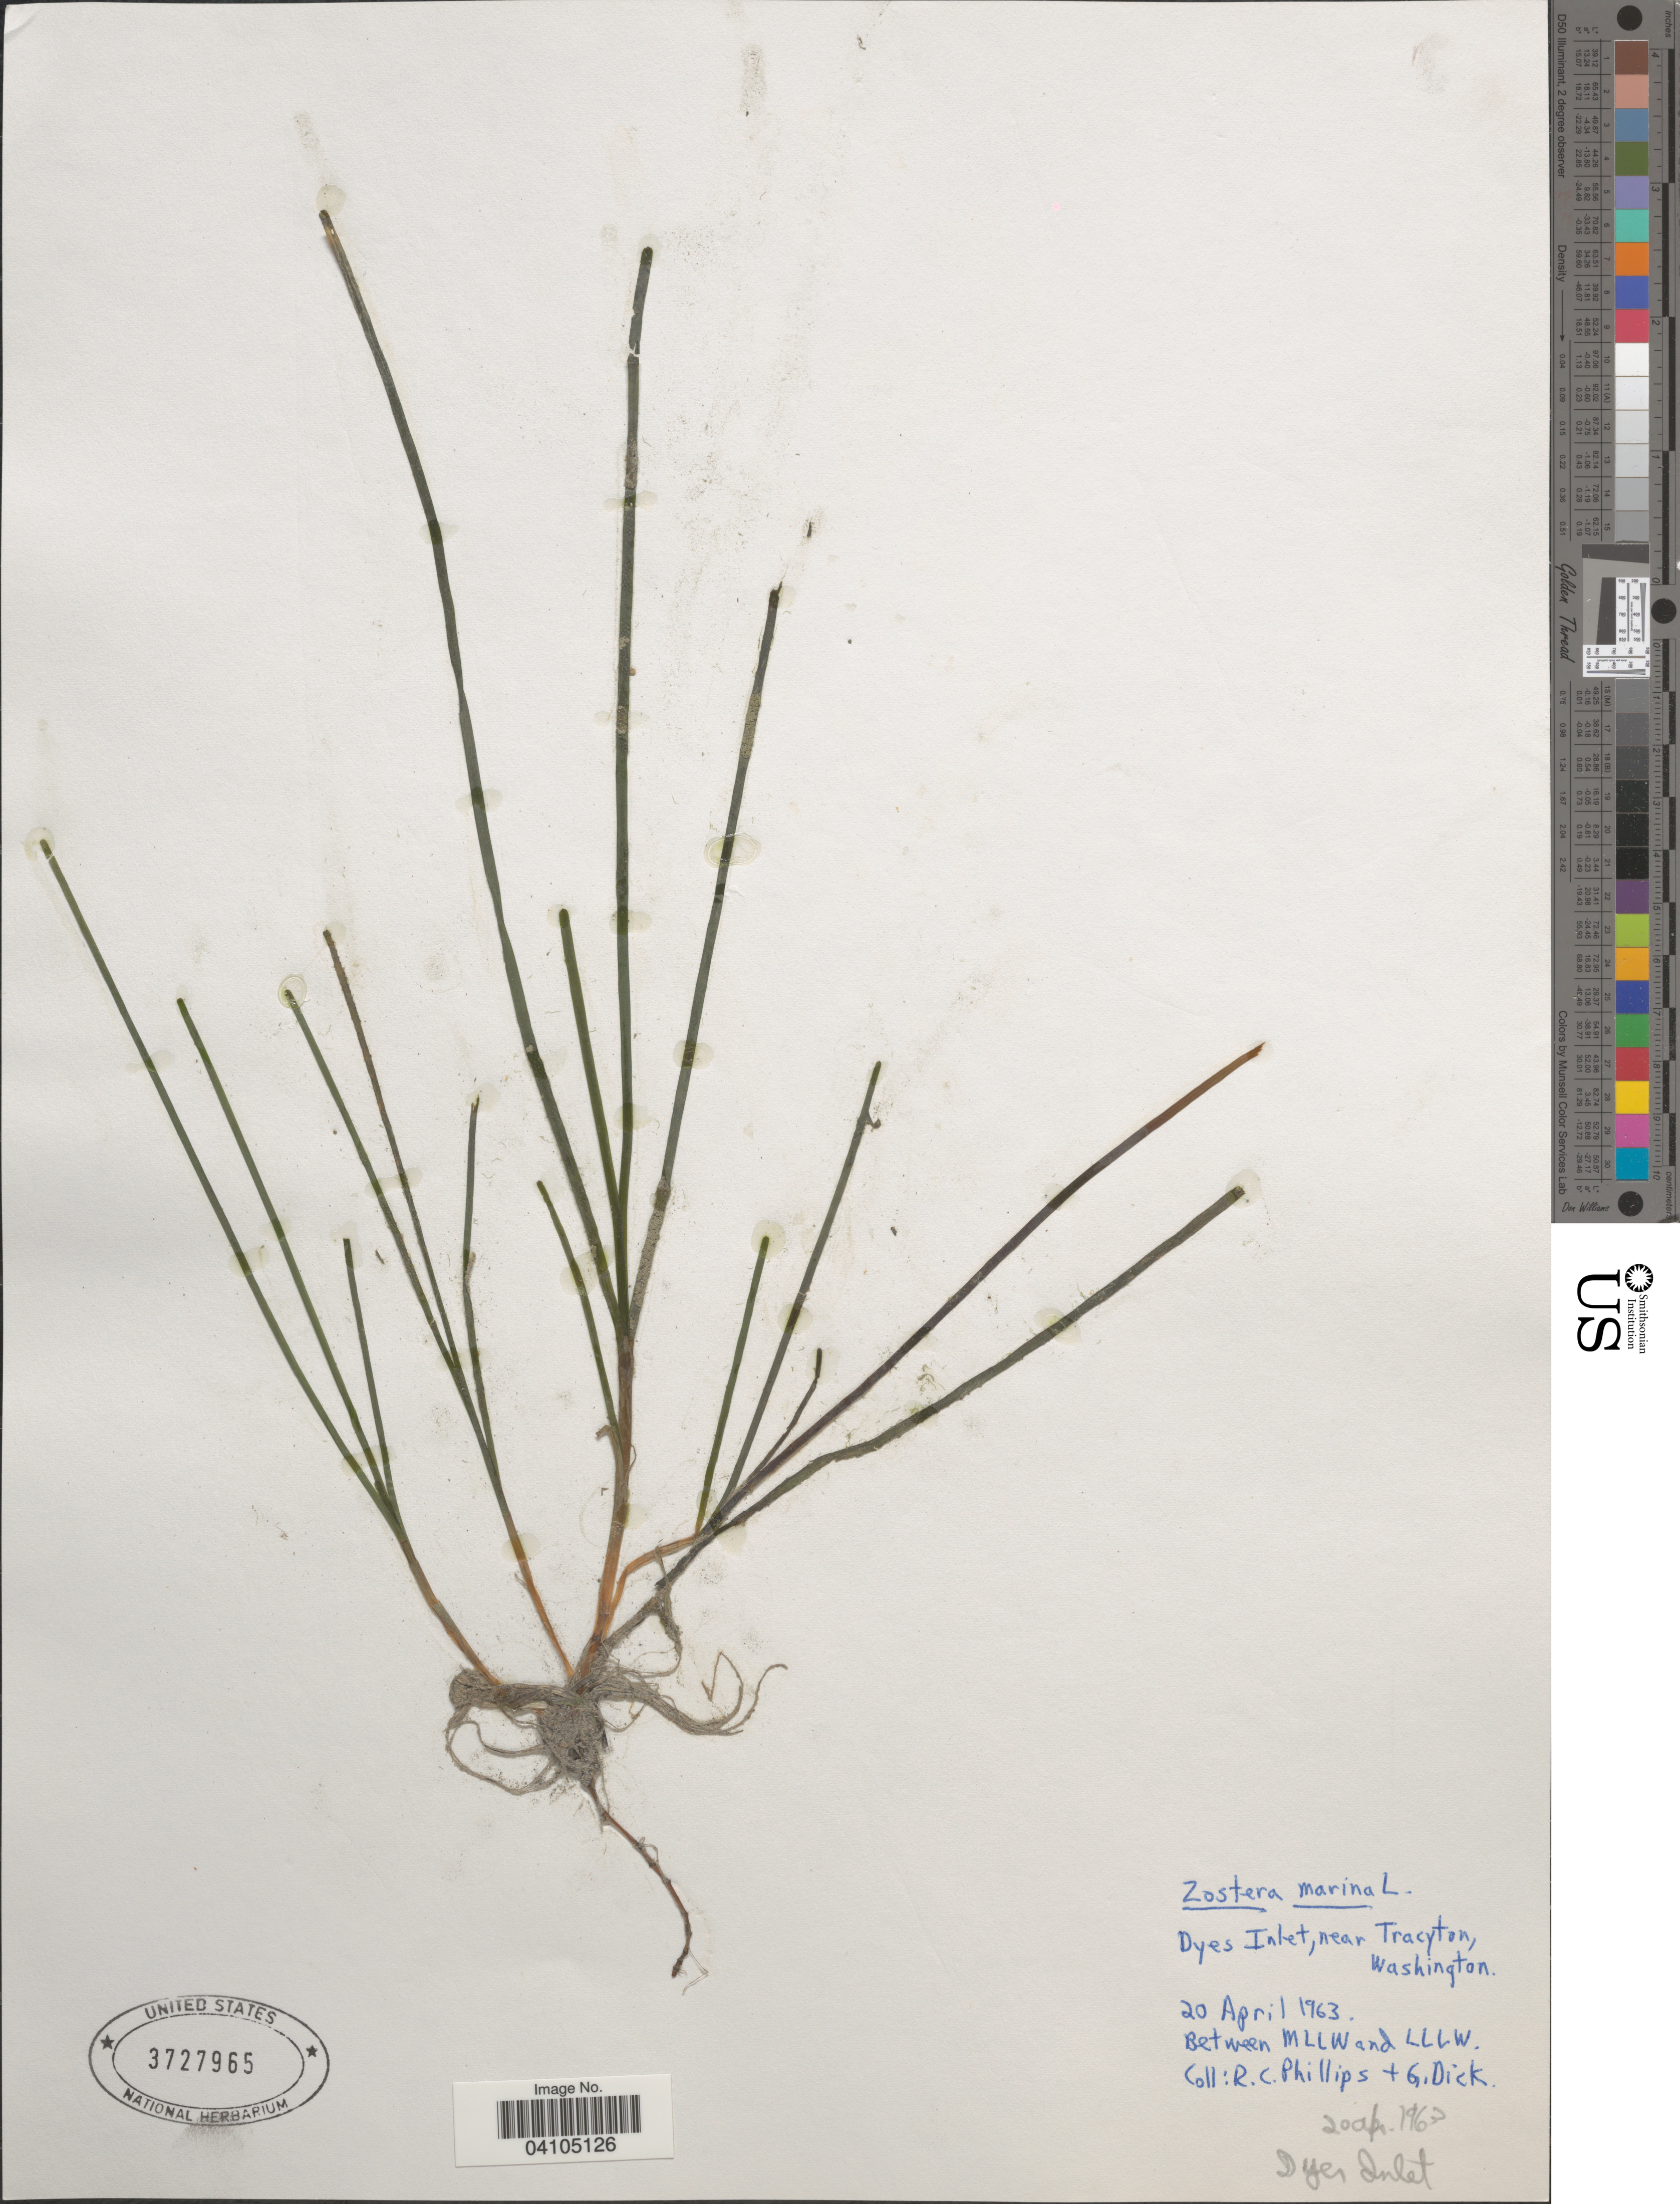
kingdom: Plantae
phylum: Tracheophyta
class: Liliopsida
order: Alismatales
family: Zosteraceae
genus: Zostera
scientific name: Zostera marina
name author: L.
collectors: R. C. Phillips & G. Dick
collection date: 1963-04-20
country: United States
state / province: Washington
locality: Dyes Inlet, near Tracyton.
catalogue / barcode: US 3727965